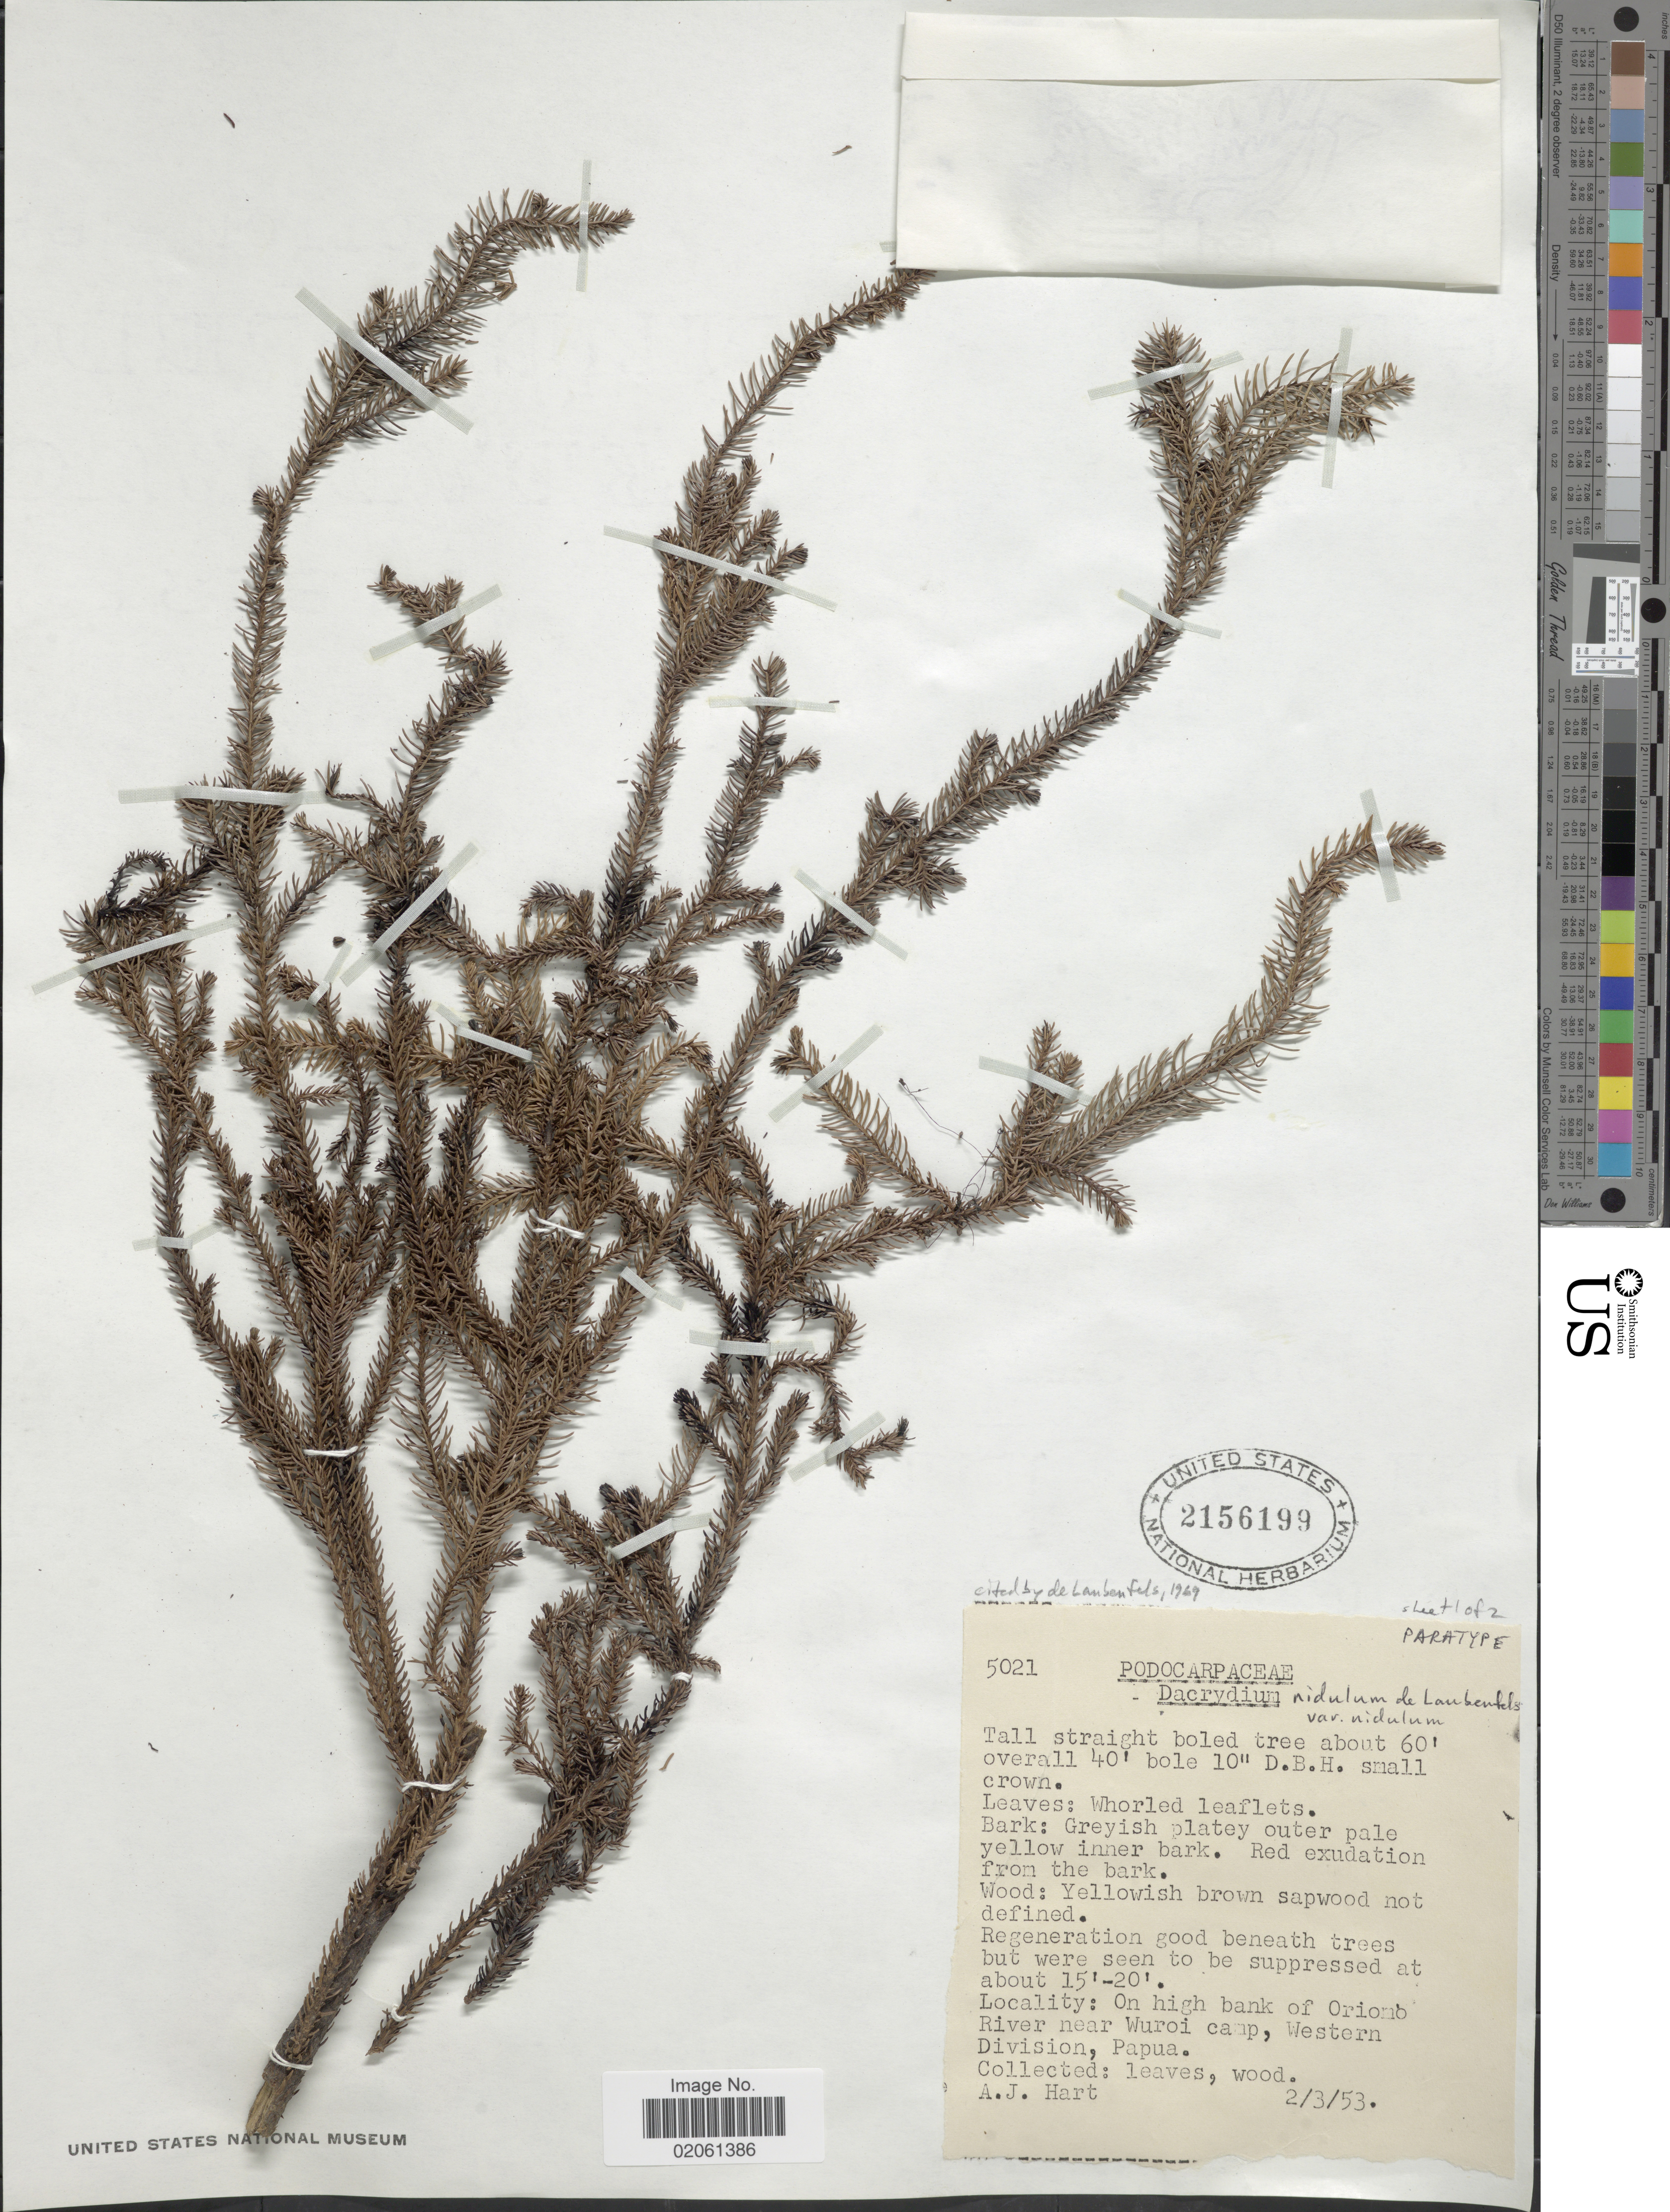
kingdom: Plantae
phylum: Tracheophyta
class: Pinopsida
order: Pinales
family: Podocarpaceae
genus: Dacrydium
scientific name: Dacrydium nidulum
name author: de Laub.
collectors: A. Hart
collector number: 5021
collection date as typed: Transcribed d/m/y: 2/3/53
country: Papua New Guinea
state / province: Manus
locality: Oriomo River near Wuroi camp, Western Division, Papua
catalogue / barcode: US 2156199